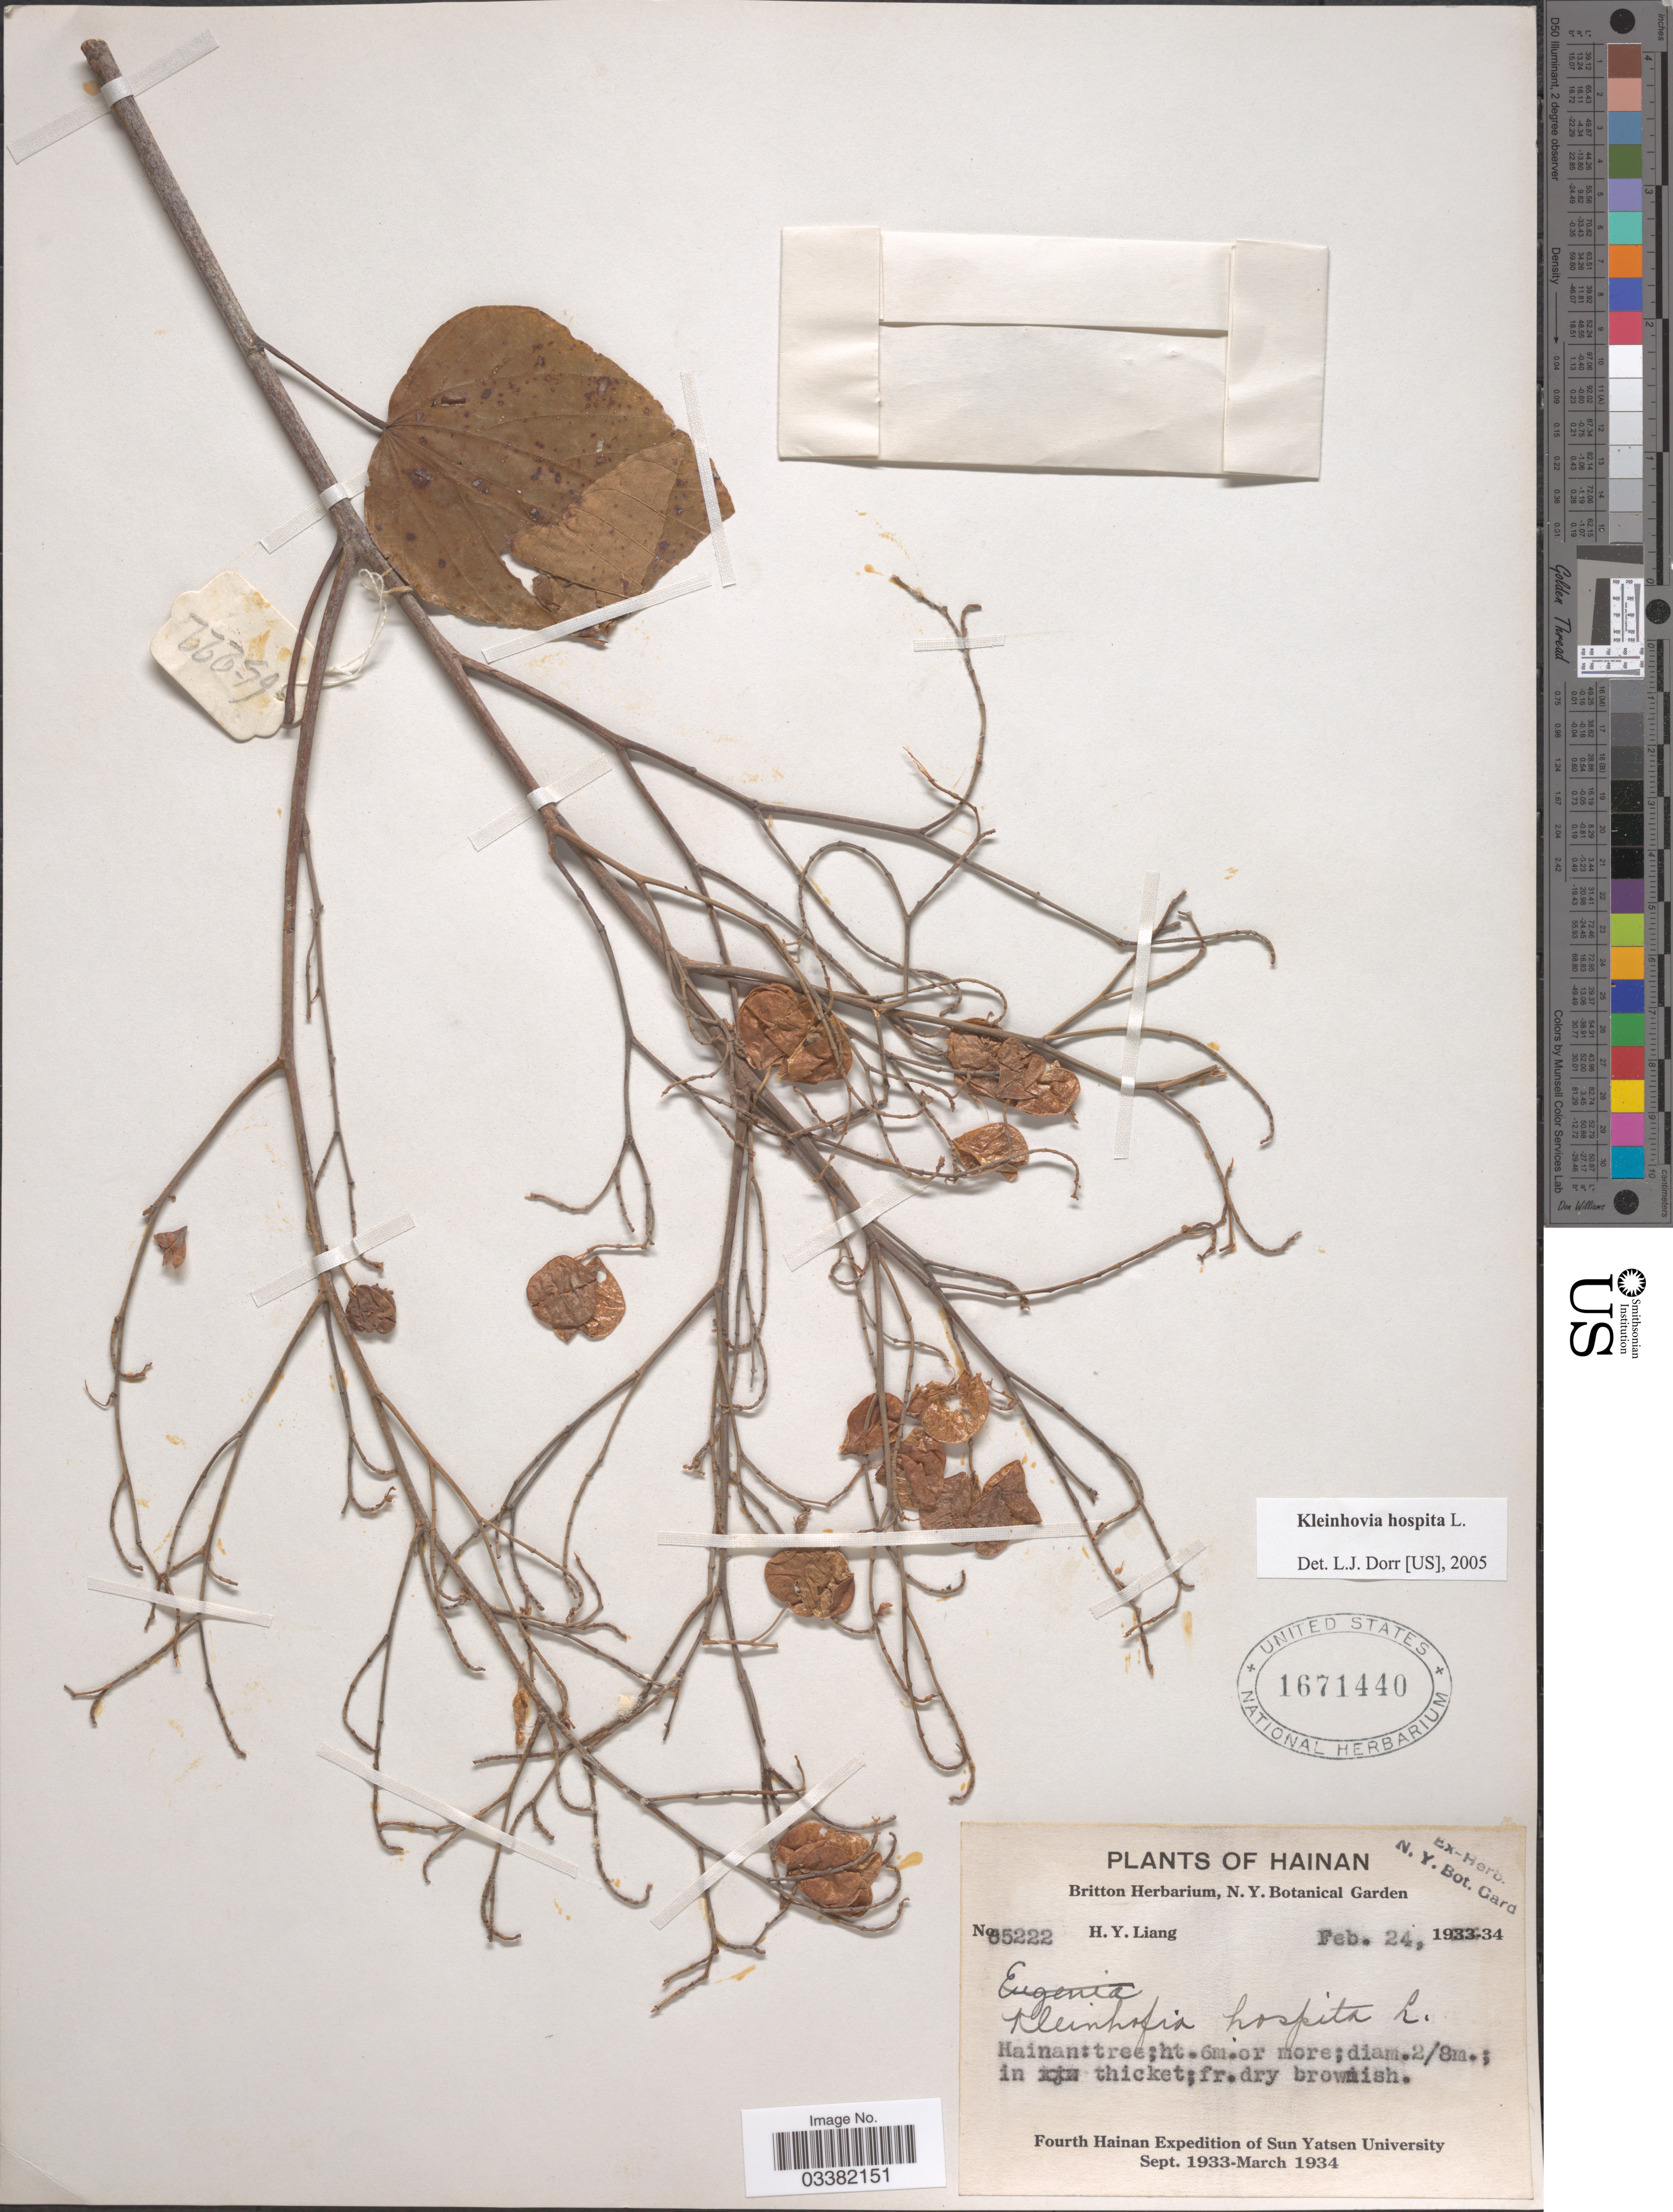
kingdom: Plantae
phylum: Tracheophyta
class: Magnoliopsida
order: Malvales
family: Malvaceae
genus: Kleinhovia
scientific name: Kleinhovia hospita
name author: L.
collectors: H. Y. Liang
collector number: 85222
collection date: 1934-02-24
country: China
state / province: Hainan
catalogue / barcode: US 1671440